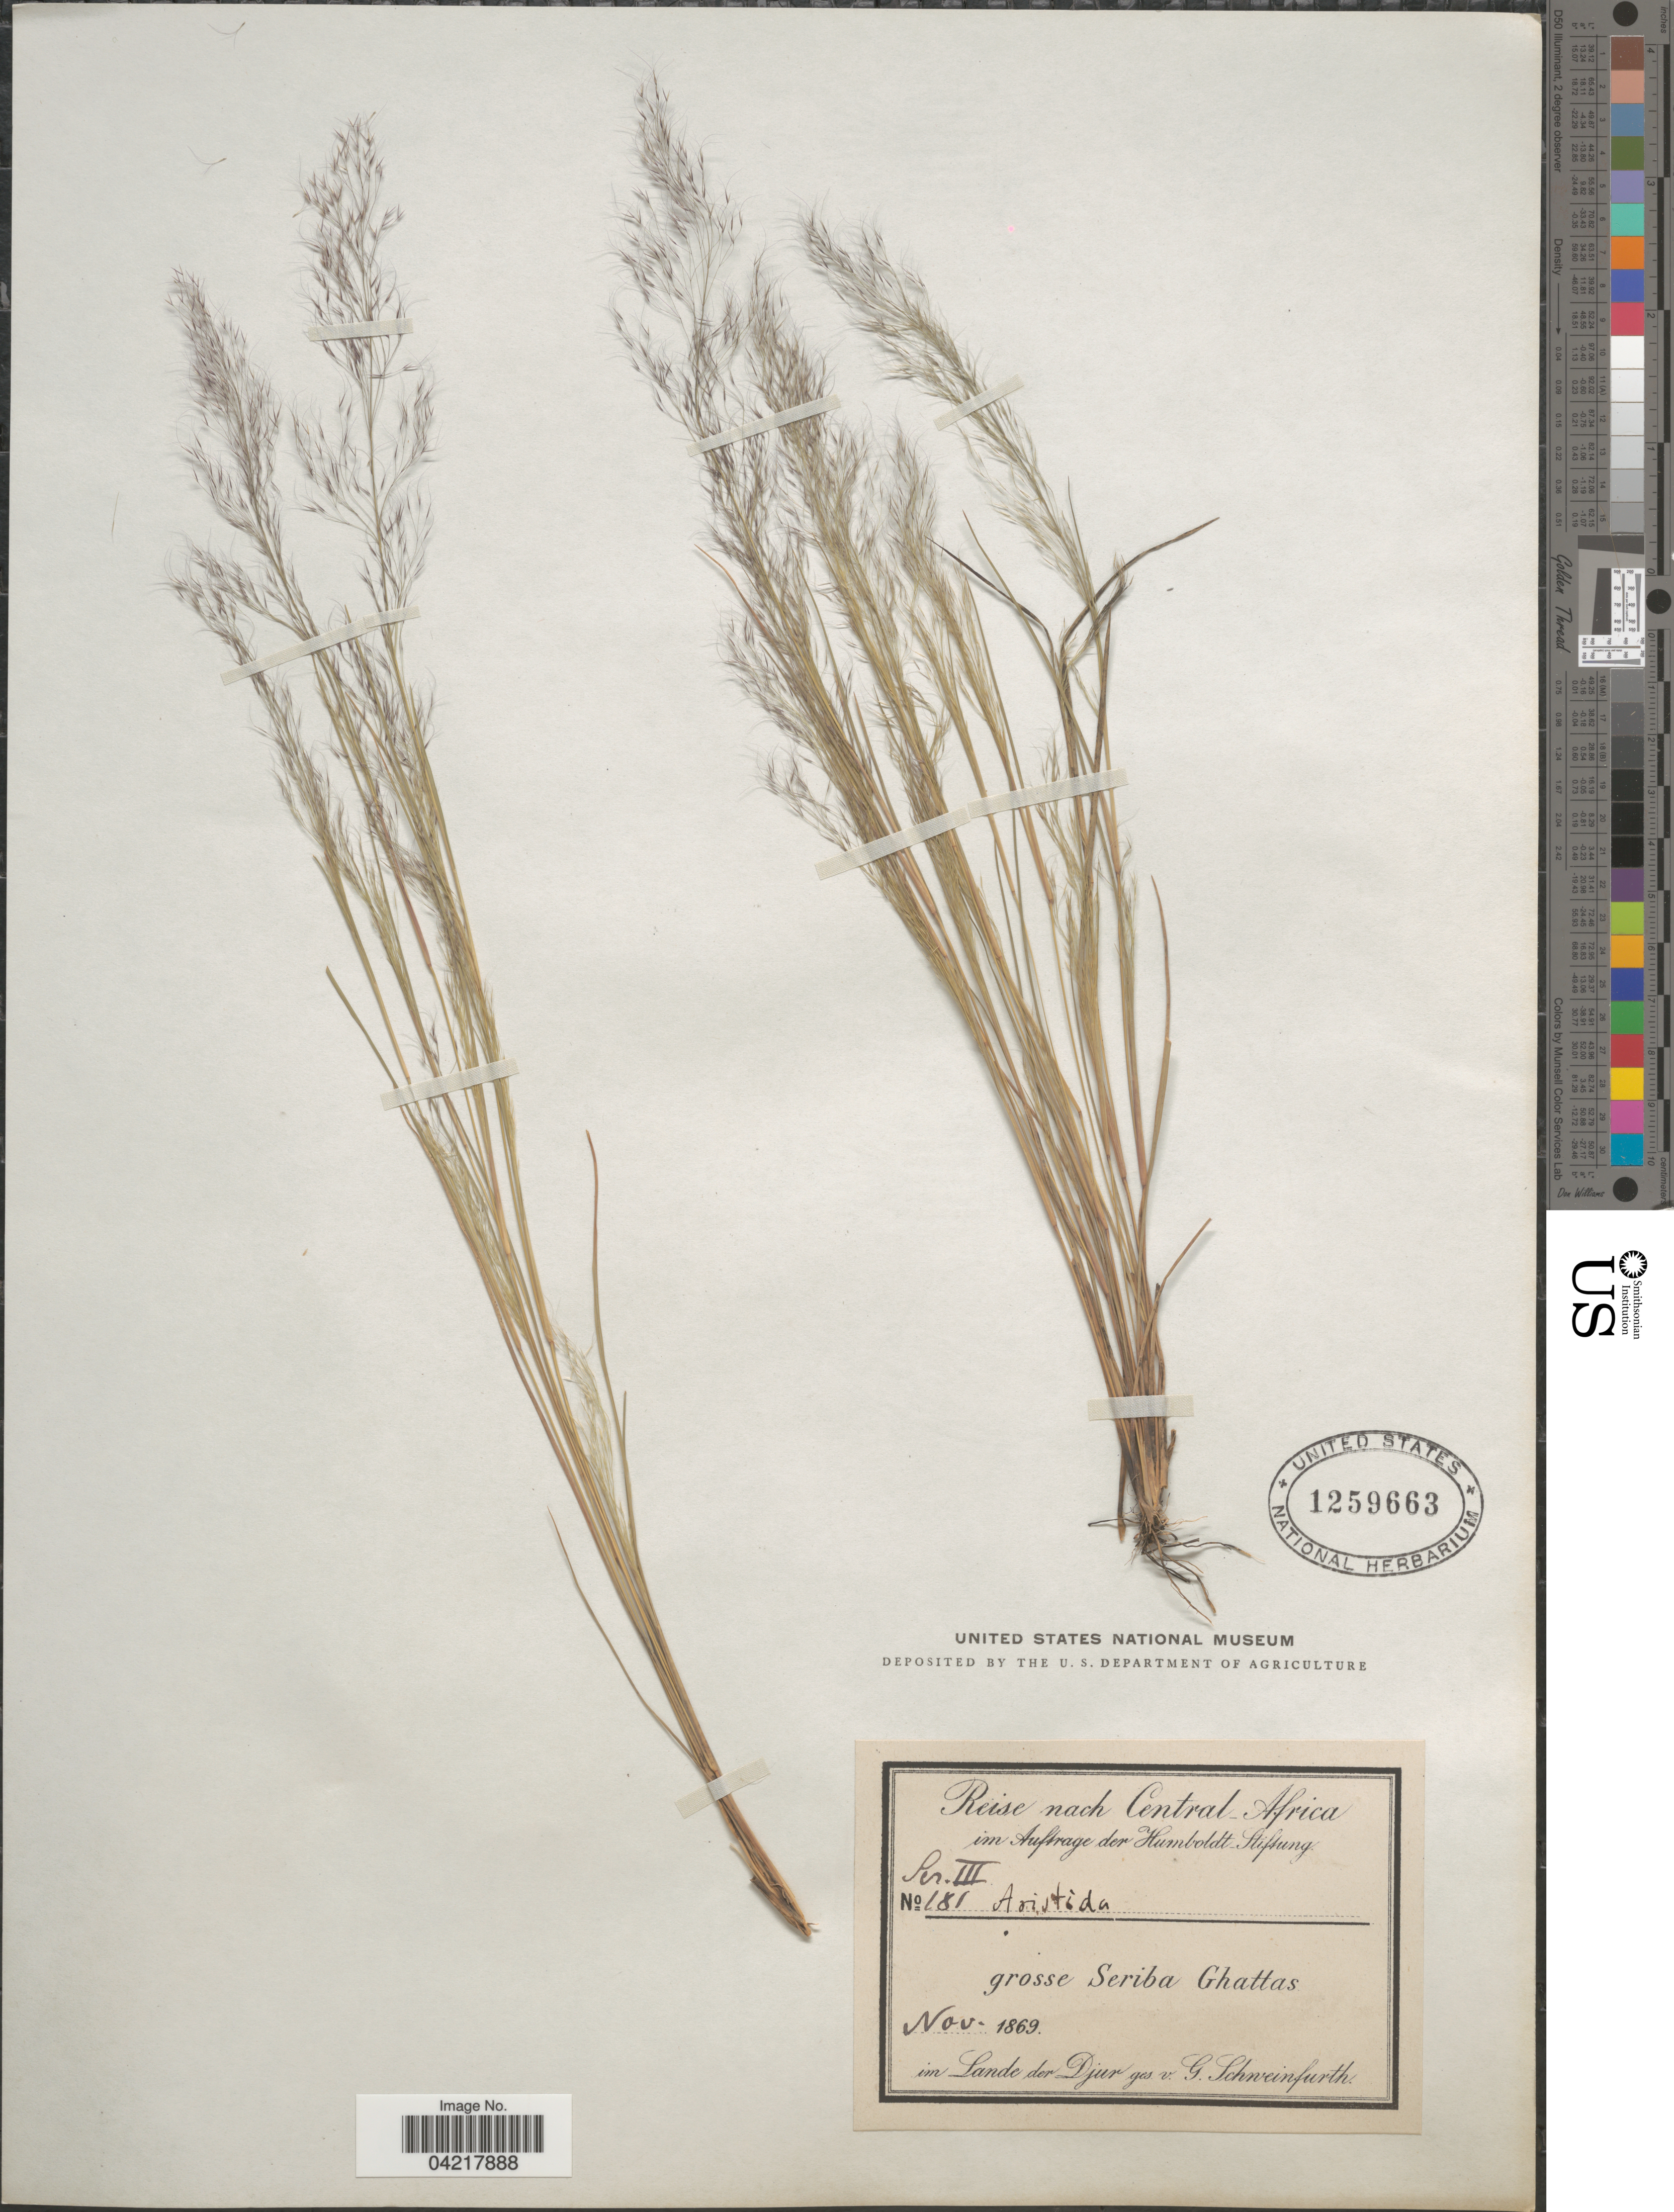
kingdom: Plantae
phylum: Tracheophyta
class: Liliopsida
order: Poales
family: Poaceae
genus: Aristida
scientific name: Aristida sp.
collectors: G. A. Schweinfurth (herbarium)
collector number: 181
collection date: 1869-11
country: Sudan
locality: Reise nach Central-Africa im Auftrage der Humboldt-Stifung. Grosse Seriba Ghattas. Im Lande der Djur.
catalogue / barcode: US 1259663